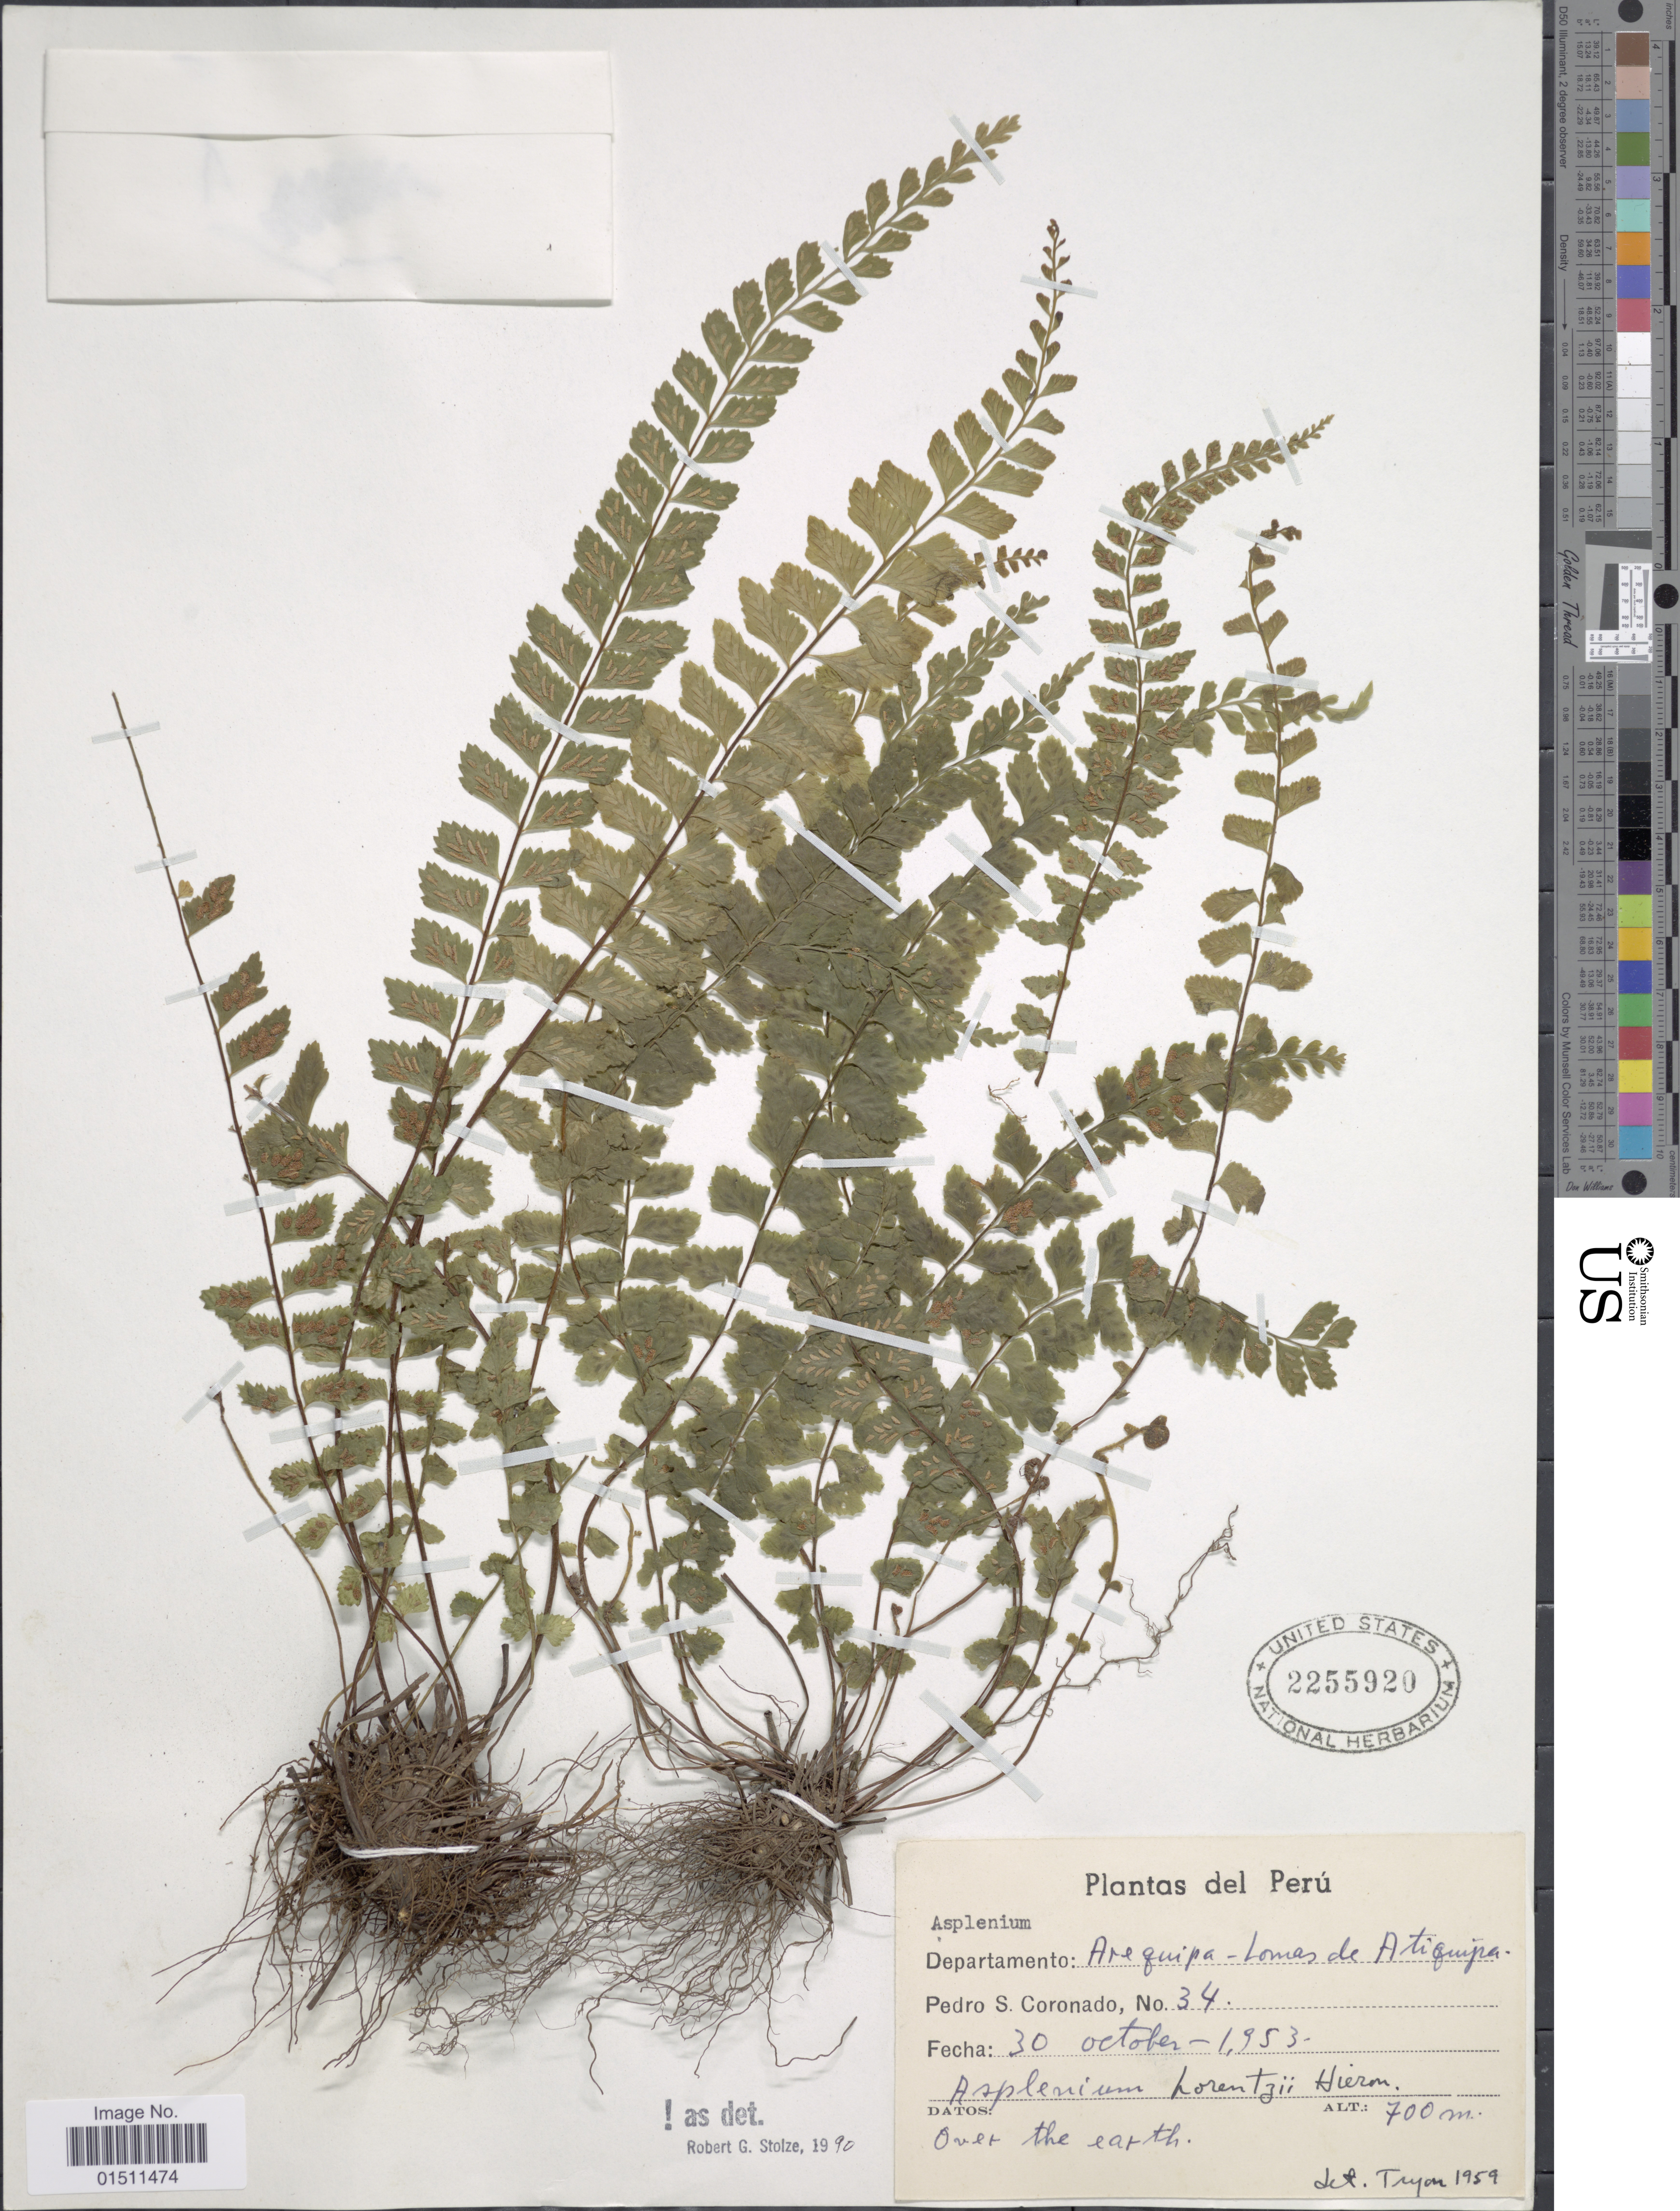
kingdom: Plantae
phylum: Tracheophyta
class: Polypodiopsida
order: Polypodiales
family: Aspleniaceae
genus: Asplenium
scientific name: Asplenium lorentzii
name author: Hieron.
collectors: P. Coronado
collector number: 34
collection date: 1953-10-30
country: Peru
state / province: Arequipa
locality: Departamento Arequipa-Lomas de Atiquipa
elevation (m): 700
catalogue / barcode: US 2255920